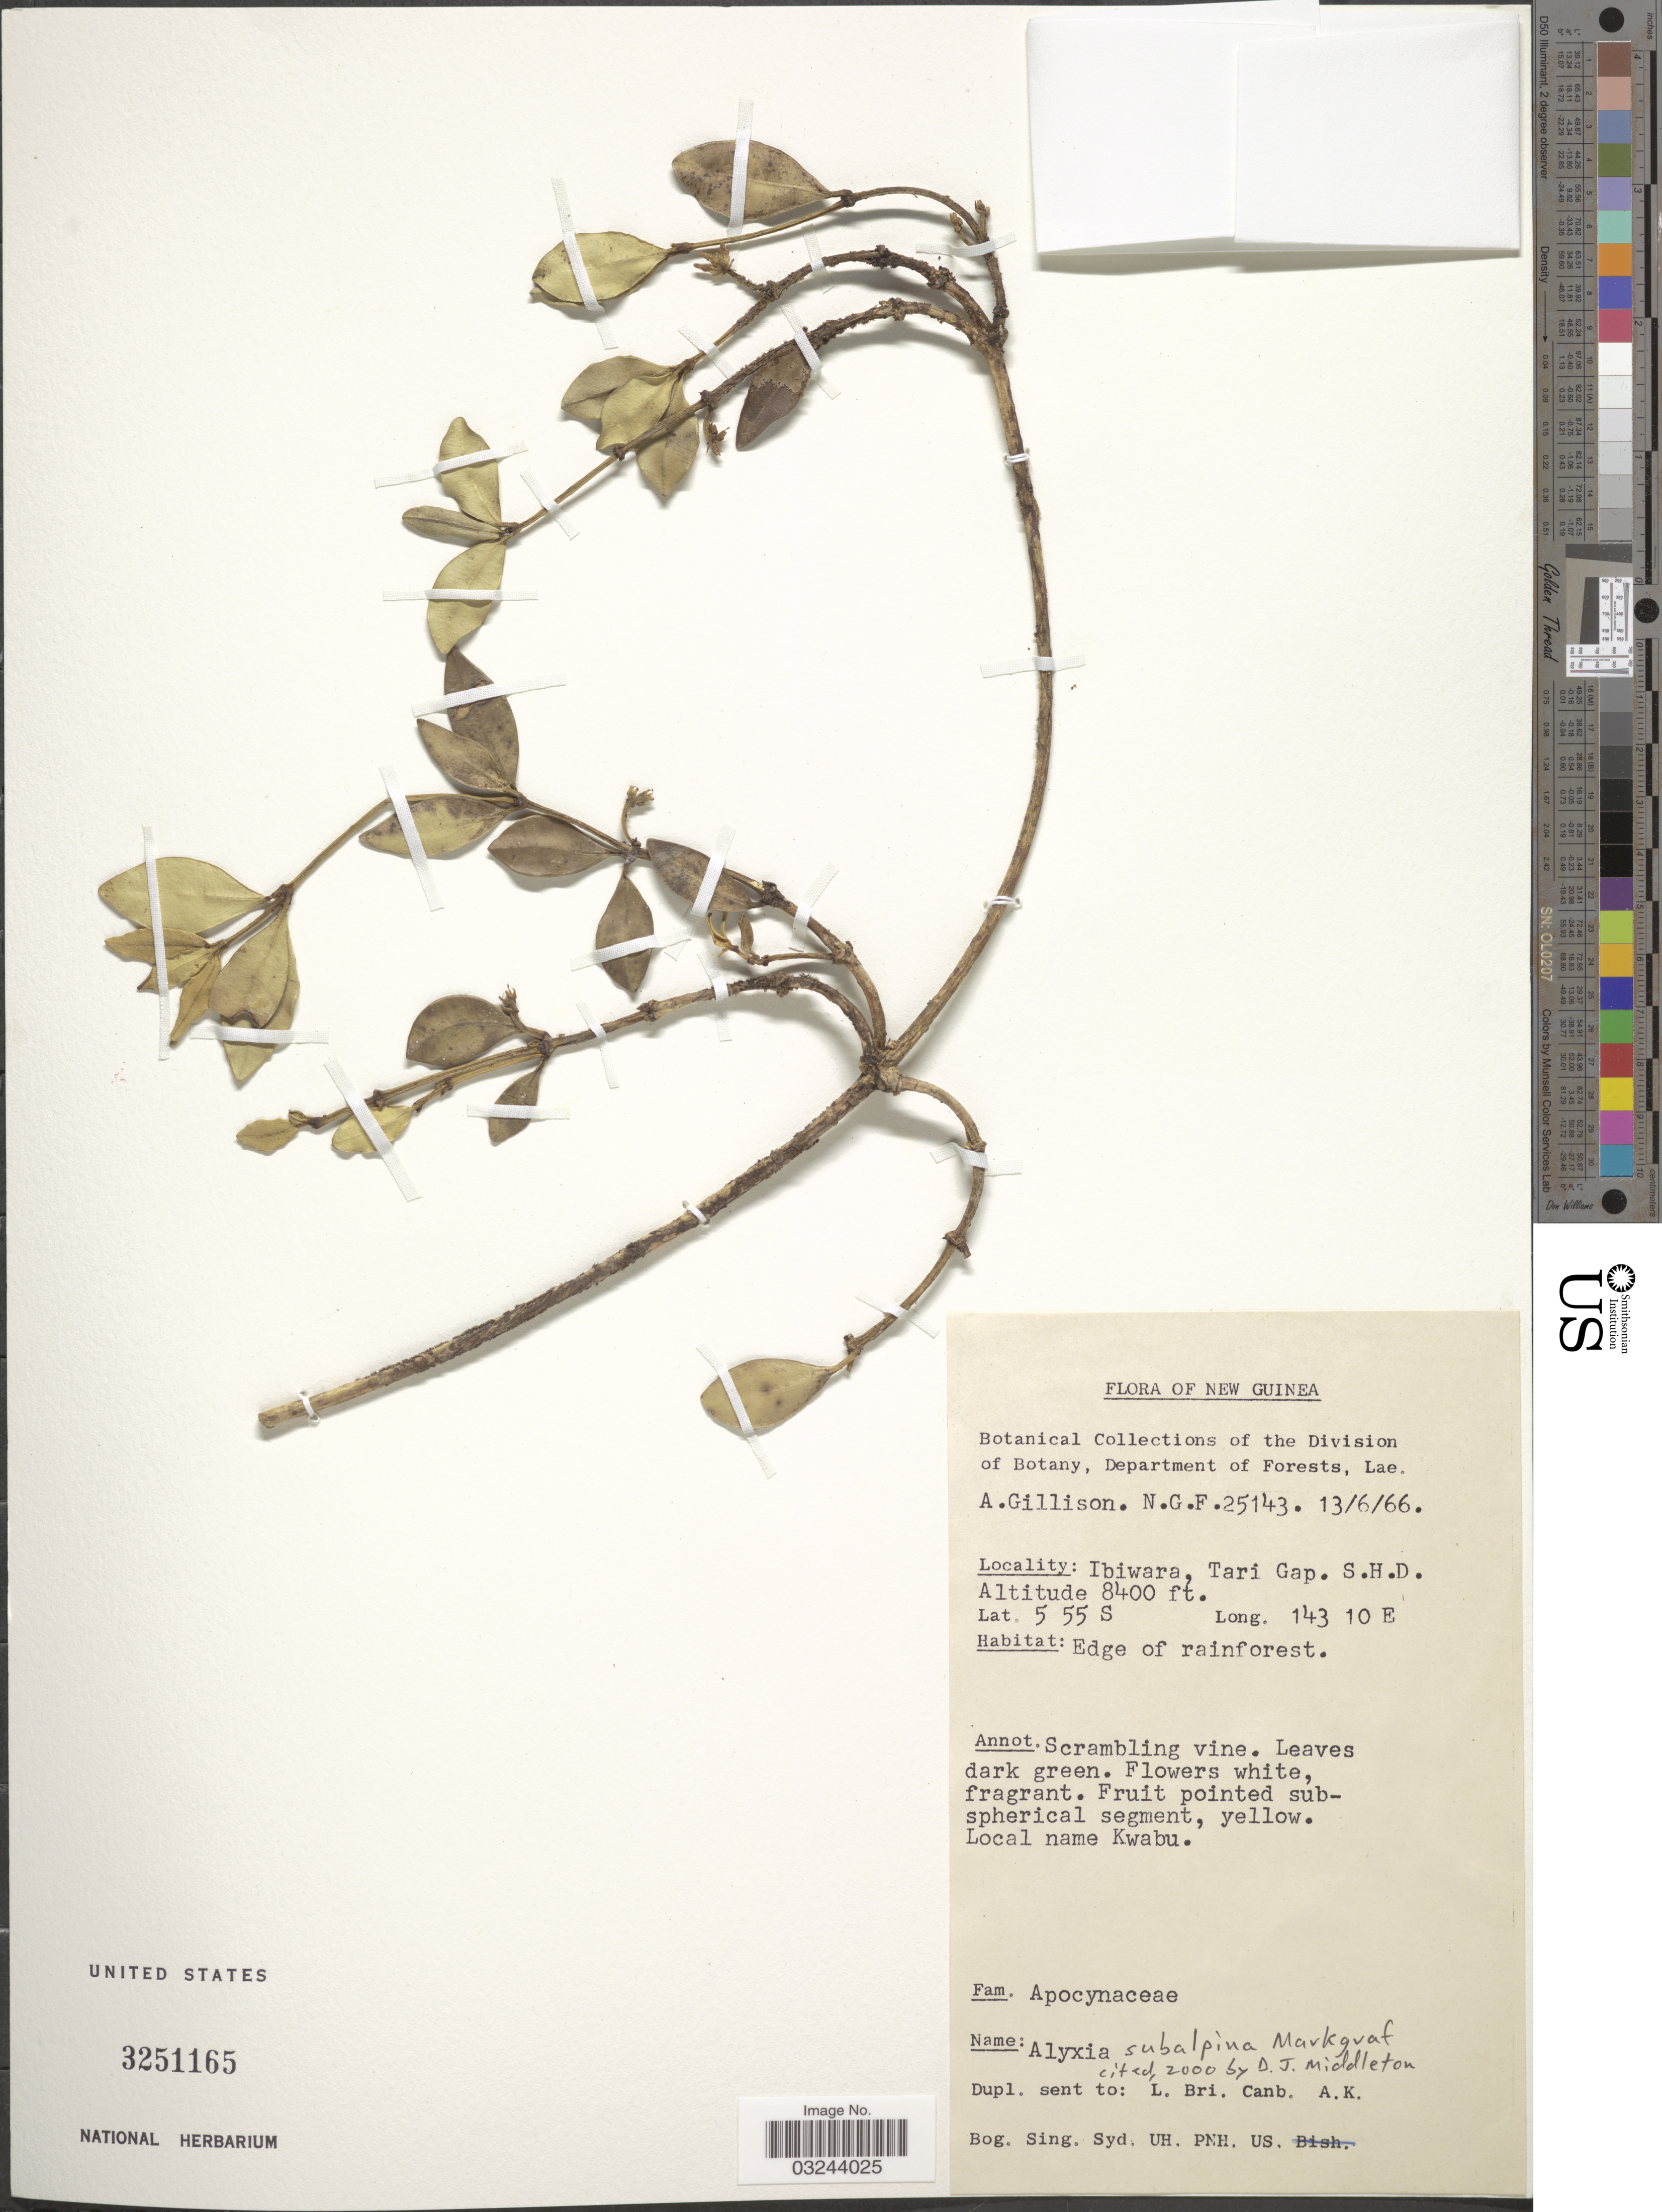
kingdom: Plantae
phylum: Tracheophyta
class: Magnoliopsida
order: Gentianales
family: Apocynaceae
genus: Alyxia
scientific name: Alyxia subalpina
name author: Markgr.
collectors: A. Gillison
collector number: NGF25143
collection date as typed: Transcribed d/m/y: 13/6/66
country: Papua New Guinea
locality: New Guinea. Ibiwara, Tari Gap. S.H.D.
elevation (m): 256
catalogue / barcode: US 3251165